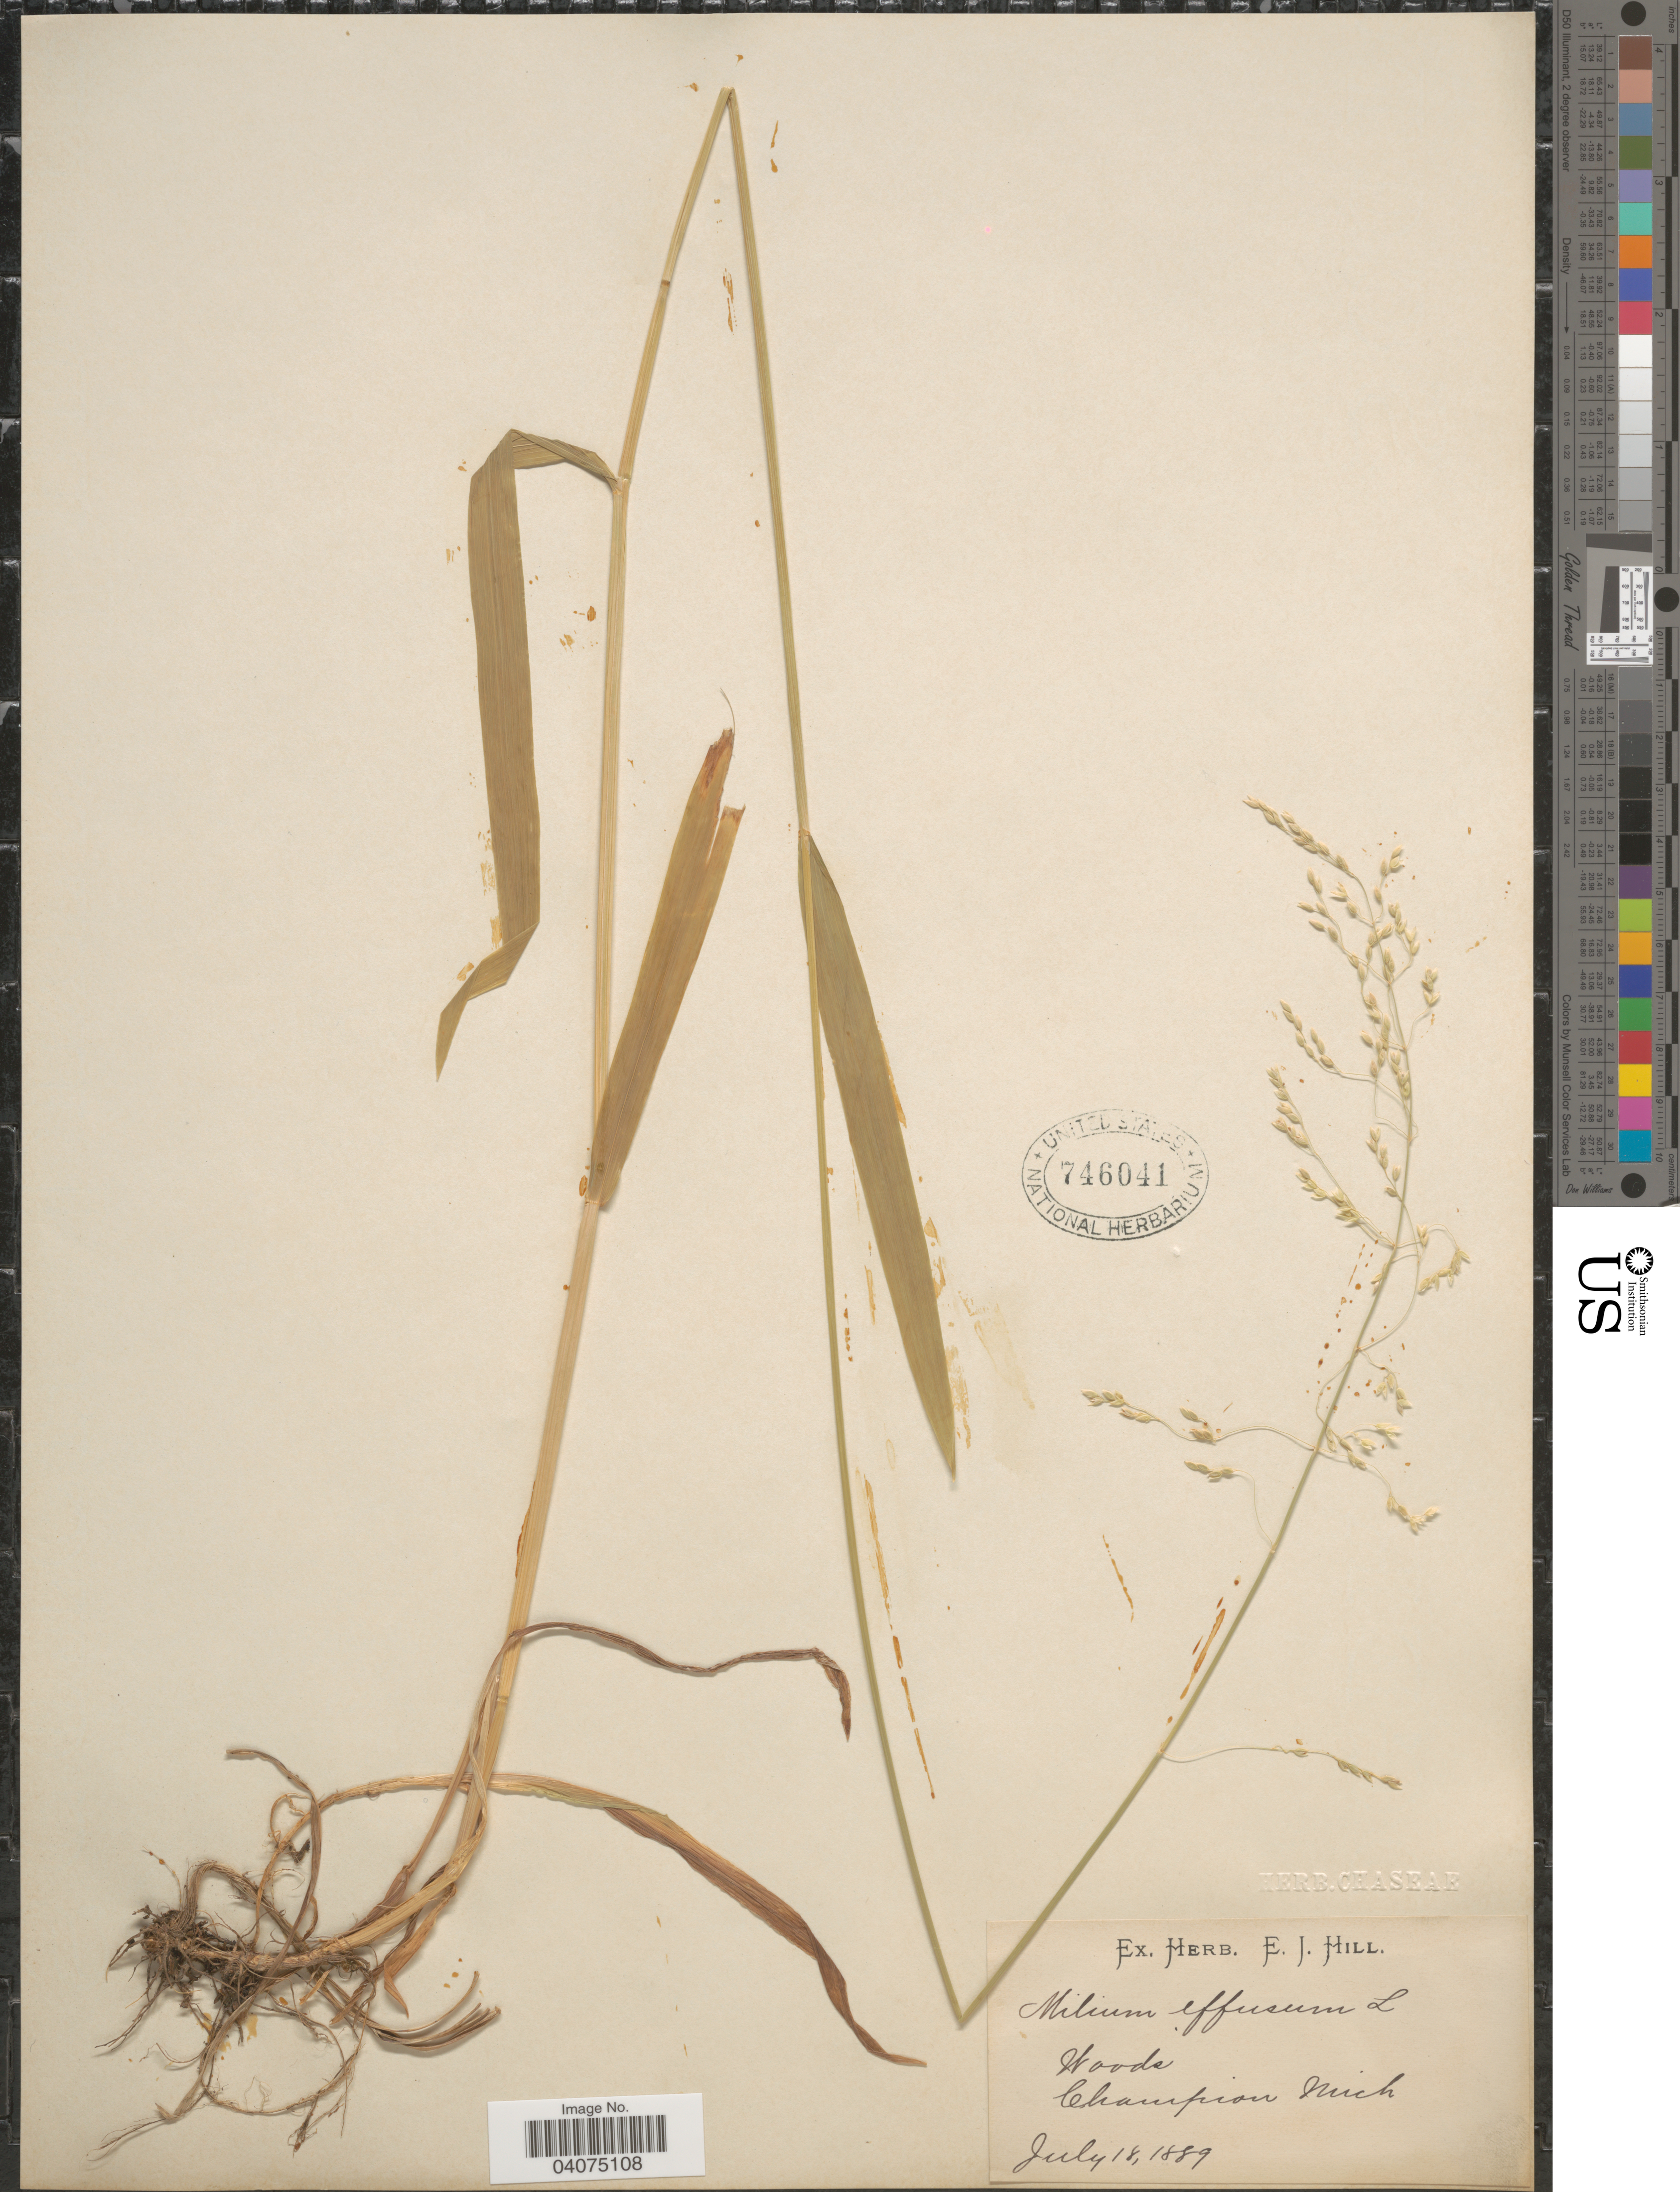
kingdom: Plantae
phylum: Tracheophyta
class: Liliopsida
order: Poales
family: Poaceae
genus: Milium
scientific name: Milium effusum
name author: L.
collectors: Ex herb. E. J. Hill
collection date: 1889-07-18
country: United States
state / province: Michigan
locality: Champion.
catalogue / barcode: US 746041